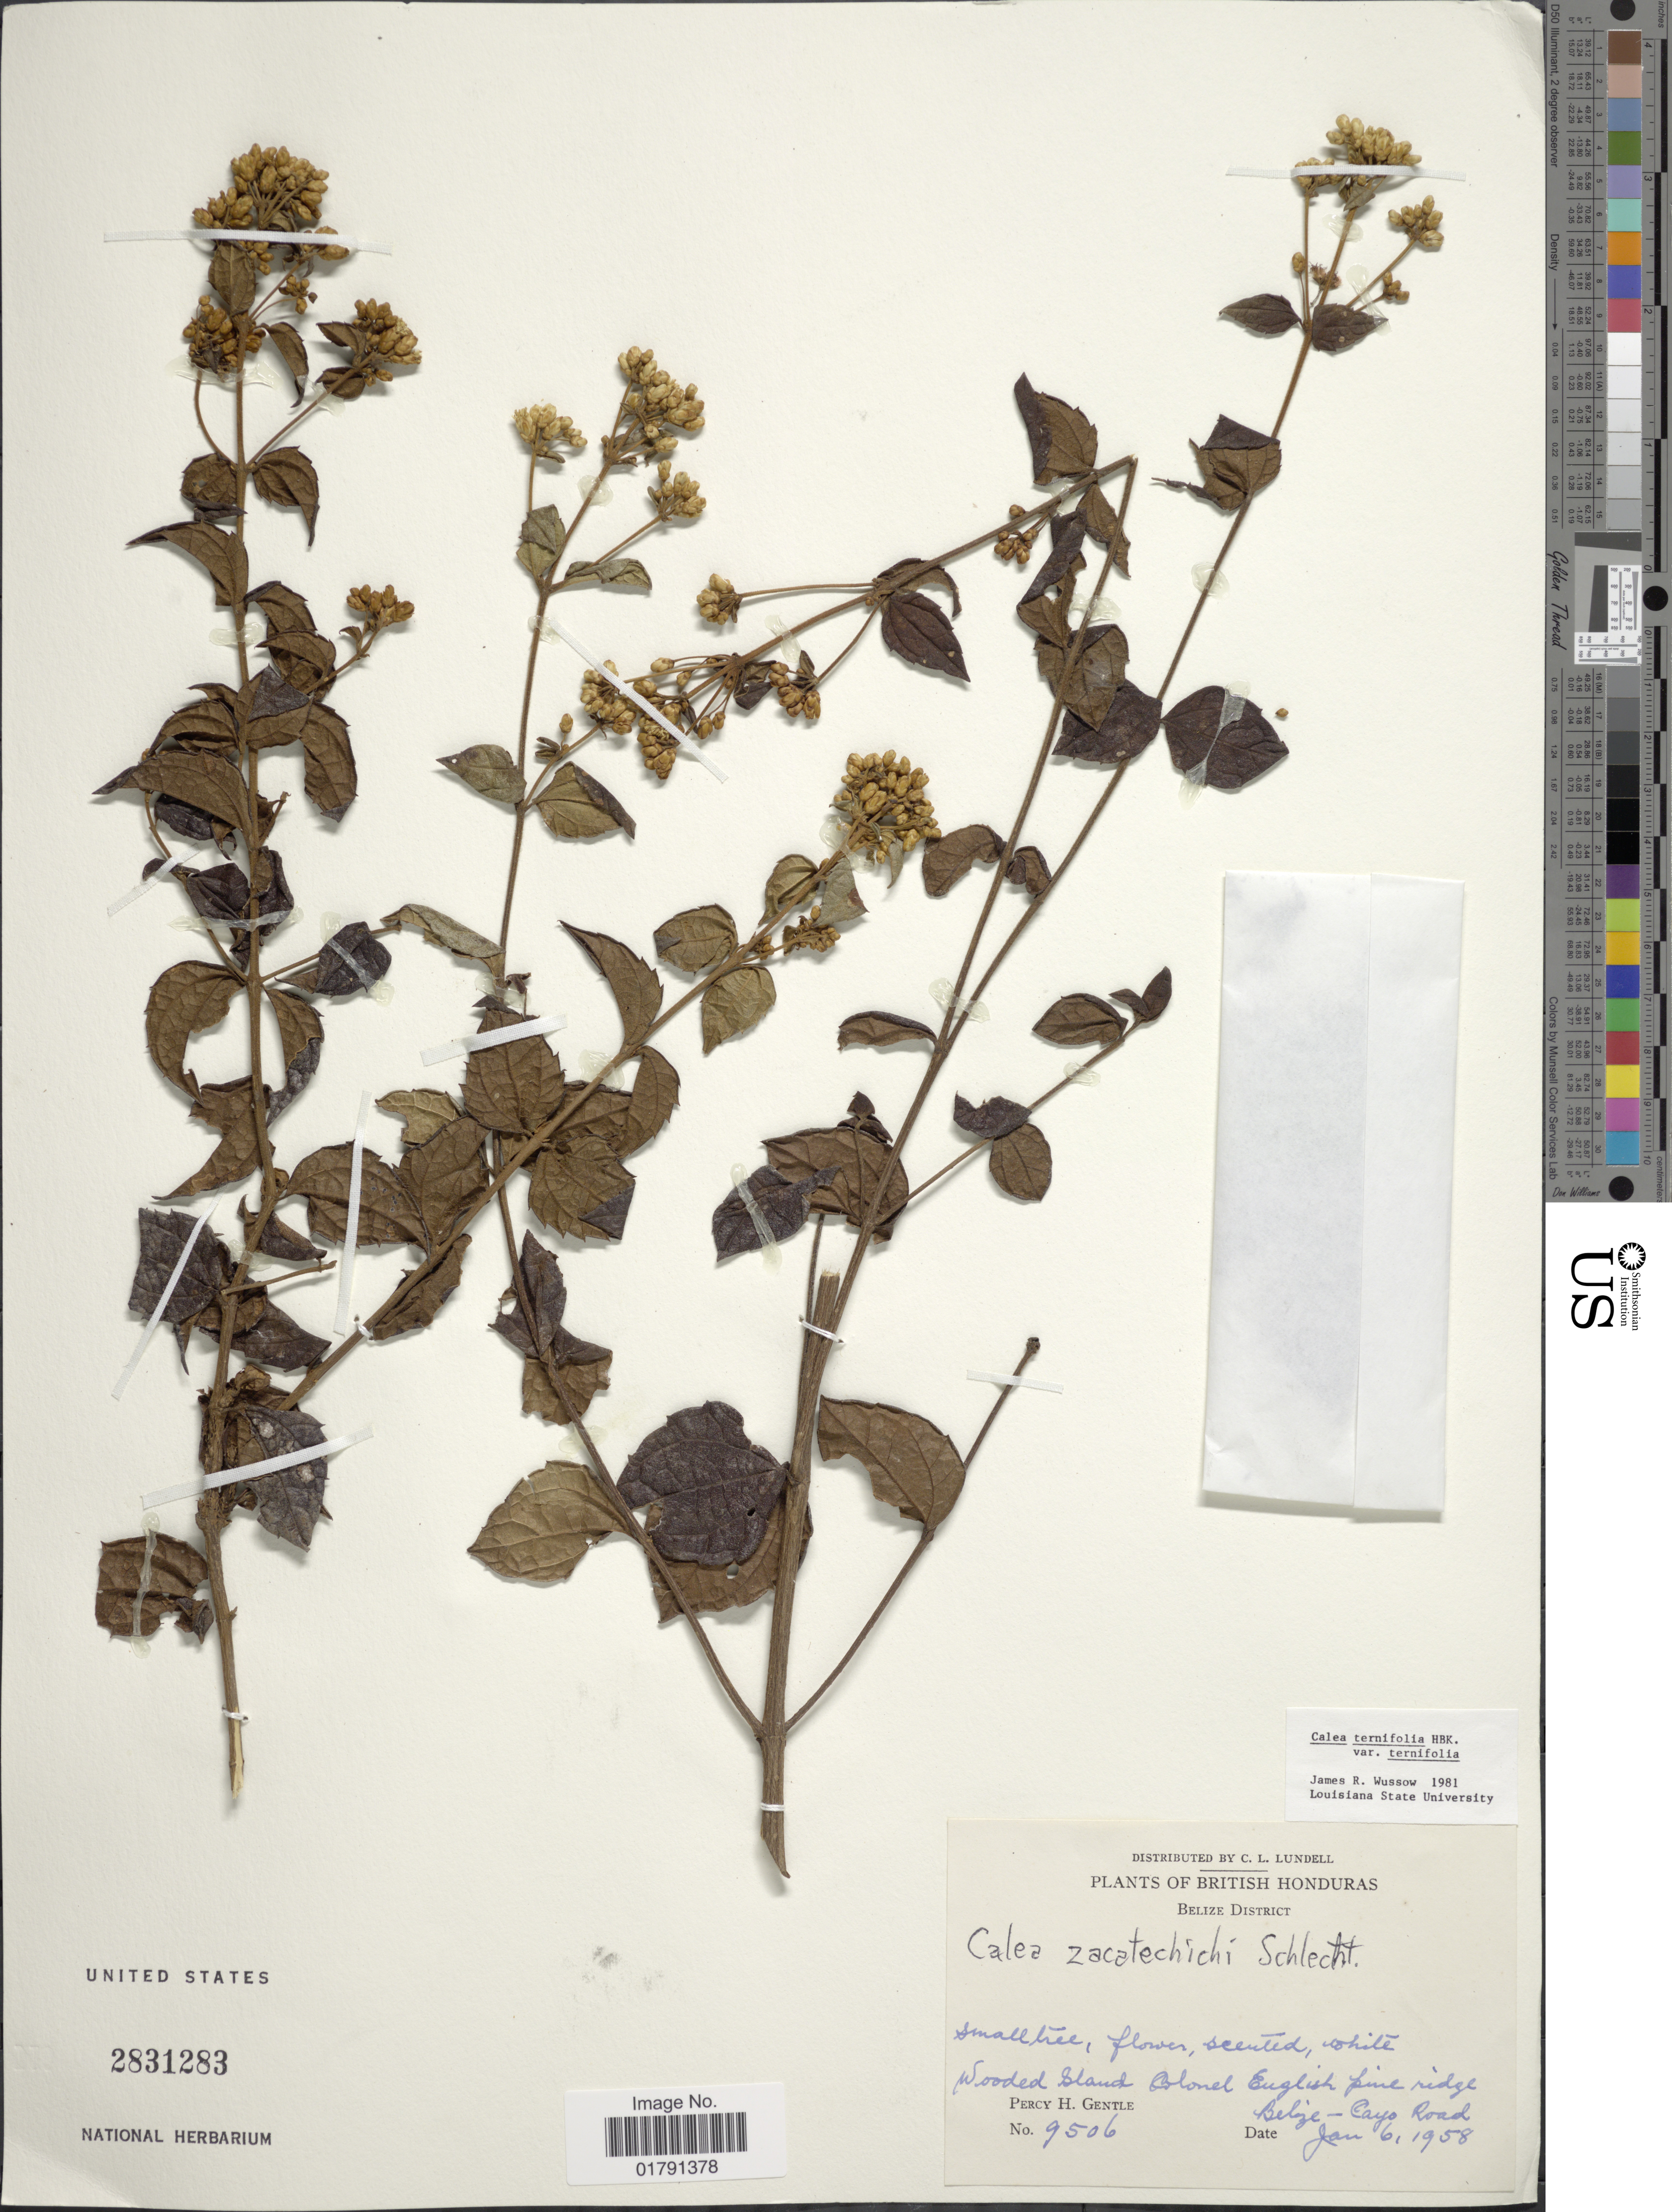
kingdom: Plantae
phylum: Tracheophyta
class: Magnoliopsida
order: Asterales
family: Asteraceae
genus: Calea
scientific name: Calea ternifolia Oliv., hom. illeg.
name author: Oliv.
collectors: P. H. Gentle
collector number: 9506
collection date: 1958-01-06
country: Belize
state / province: Belize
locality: British Honduras, Wooded Island Colonel English Pine Ridge, Belize-Cayo Road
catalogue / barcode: US 2831283